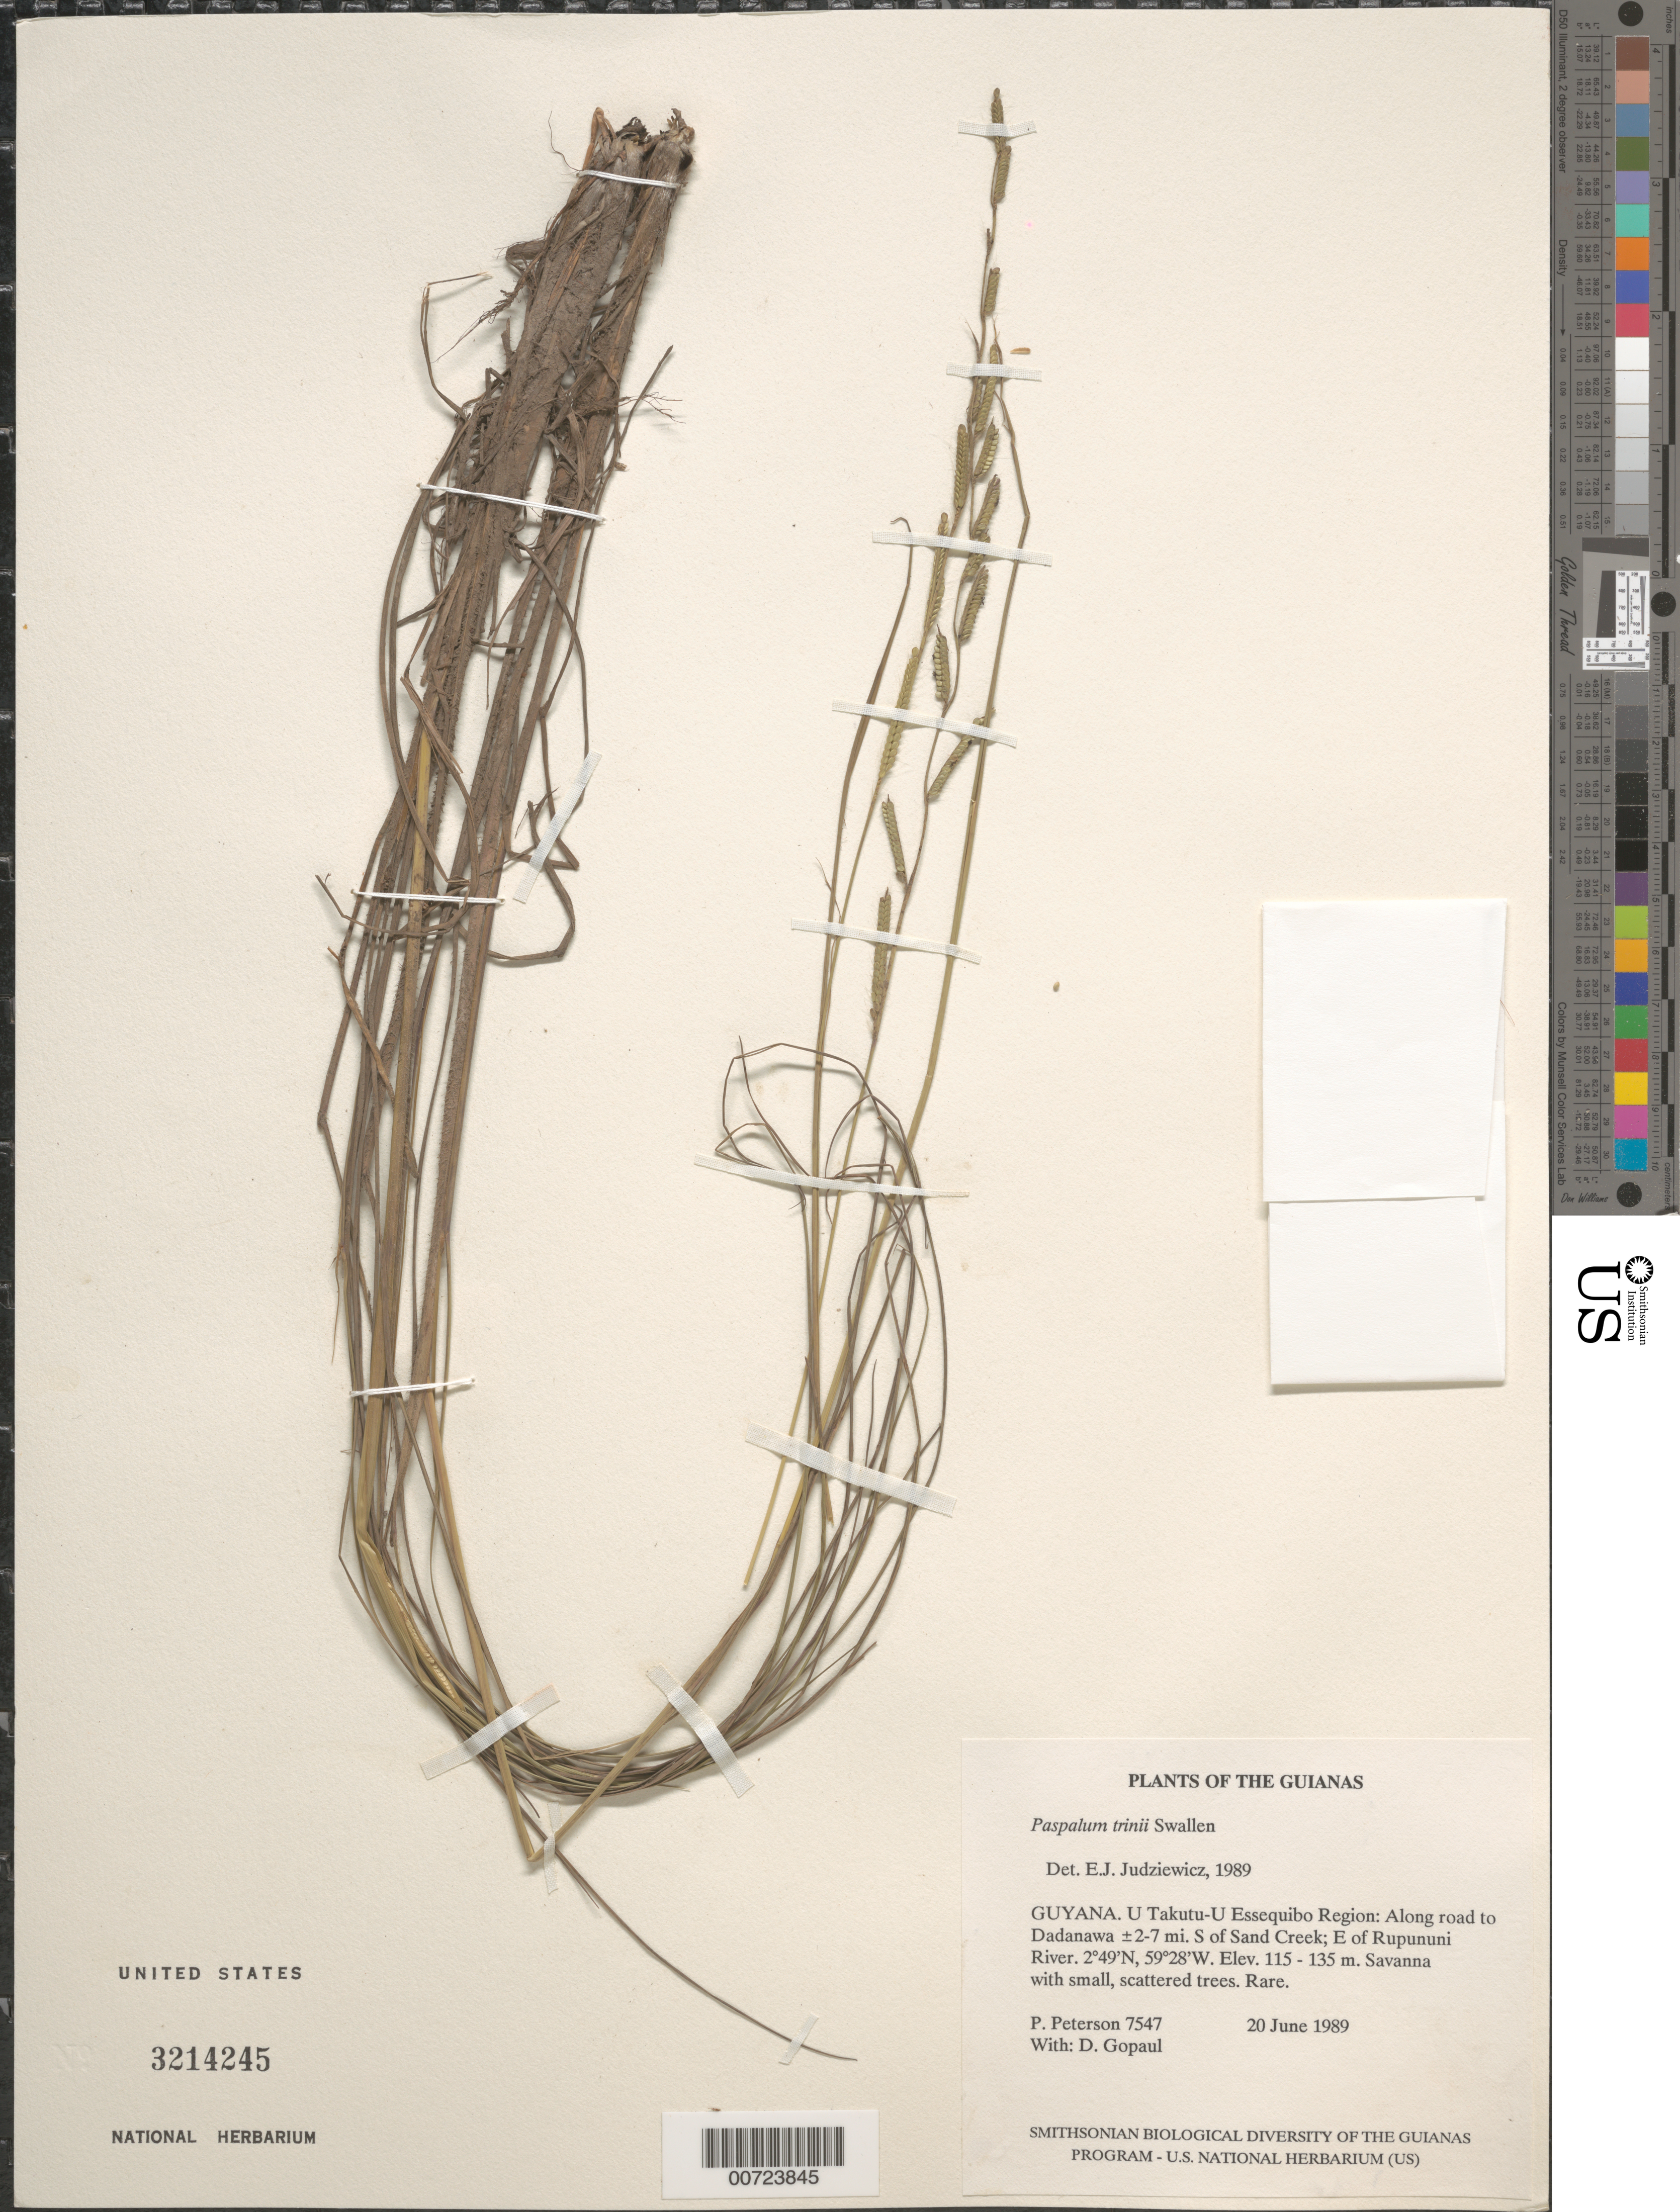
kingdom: Plantae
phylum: Tracheophyta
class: Liliopsida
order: Poales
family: Poaceae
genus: Paspalum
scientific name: Paspalum trinii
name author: Swallen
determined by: Judziewicz, E. J.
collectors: P. M. Peterson & D. Gopaul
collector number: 7547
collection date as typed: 20 June 1989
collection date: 1989-06-20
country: Guyana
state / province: U. Takutu-U. Essequibo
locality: Along road to Dadanawa ±2-7 mi. S of Sand Creek; E of Rupununi River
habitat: Savanna with small, scattered trees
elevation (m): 115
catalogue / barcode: US 3214245